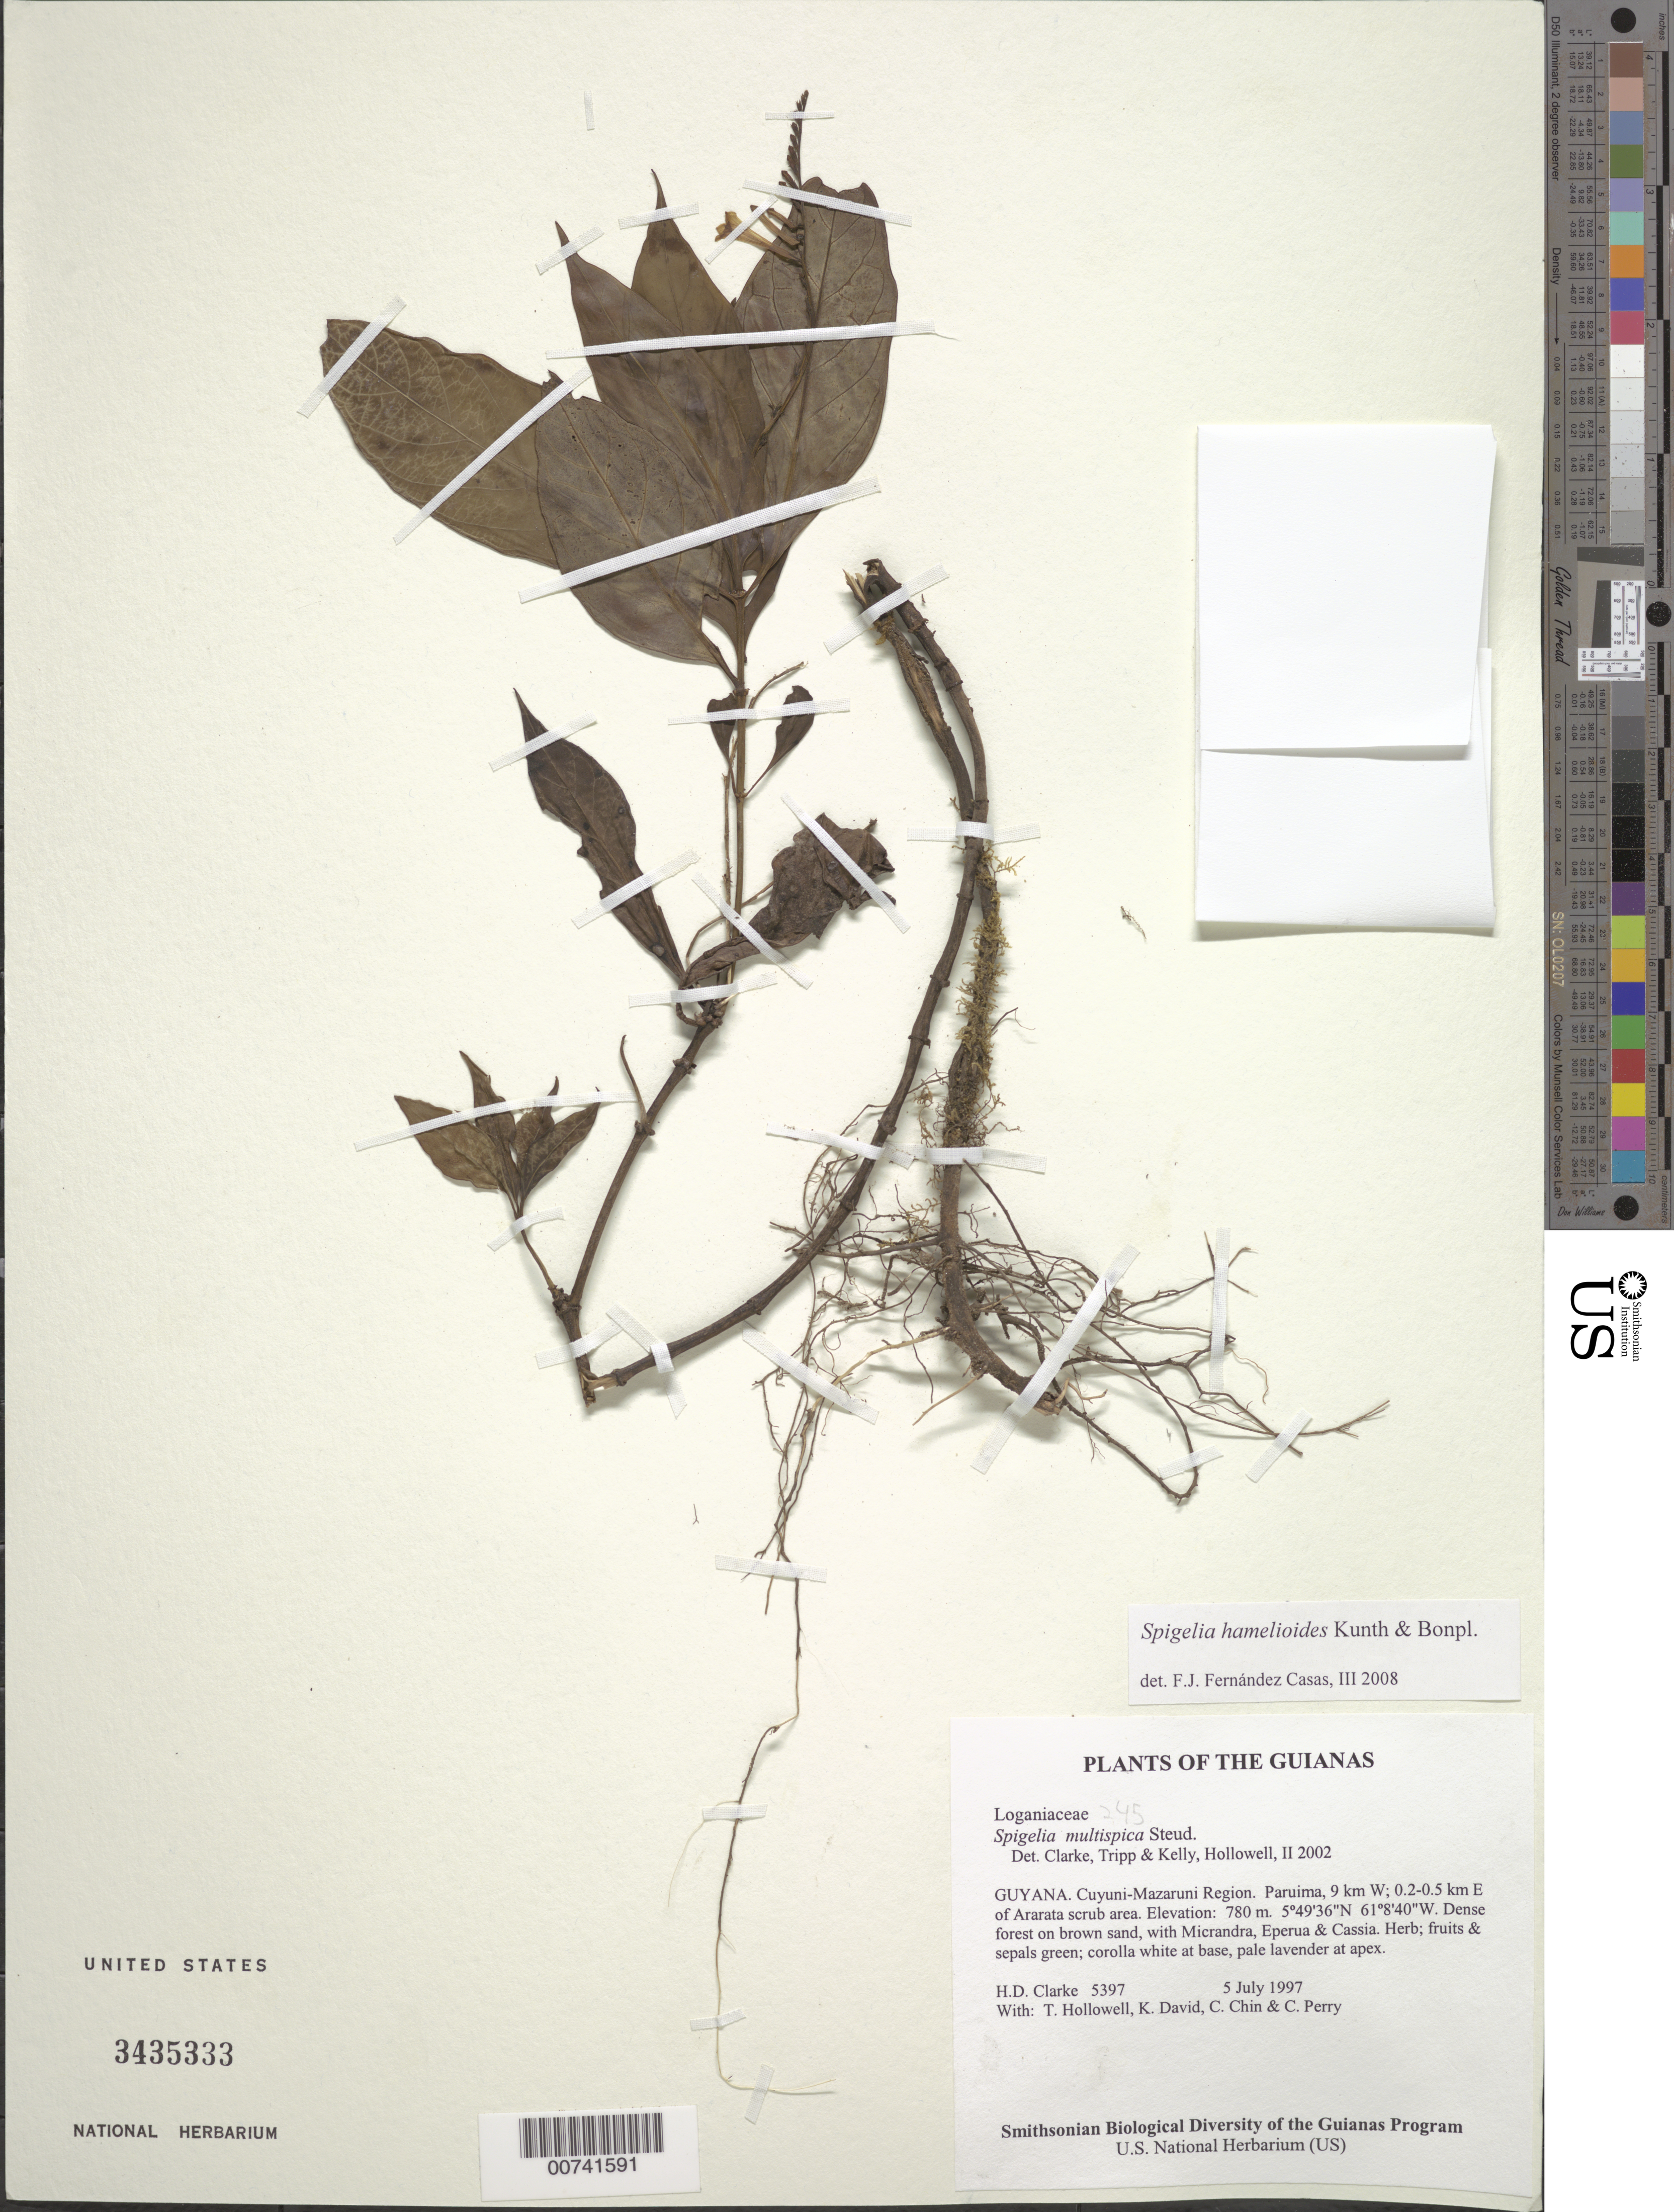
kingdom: Plantae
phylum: Tracheophyta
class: Magnoliopsida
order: Gentianales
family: Loganiaceae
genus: Spigelia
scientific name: Spigelia hamelioides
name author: Kunth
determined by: Fernández Casas, F. J.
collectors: H. D. Clarke, T. Hollowell, K. David, C. Chin & C. Perry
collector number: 5397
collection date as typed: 5 July 1997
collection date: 1997-07-05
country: Guyana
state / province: Cuyuni-Mazaruni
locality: Paruima, 9 km W; 0.2-0.5 km E of Ararata scrub area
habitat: Dense forest on brown sand, with Micrandra, Eperua & Cassia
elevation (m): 780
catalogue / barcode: US 3435333